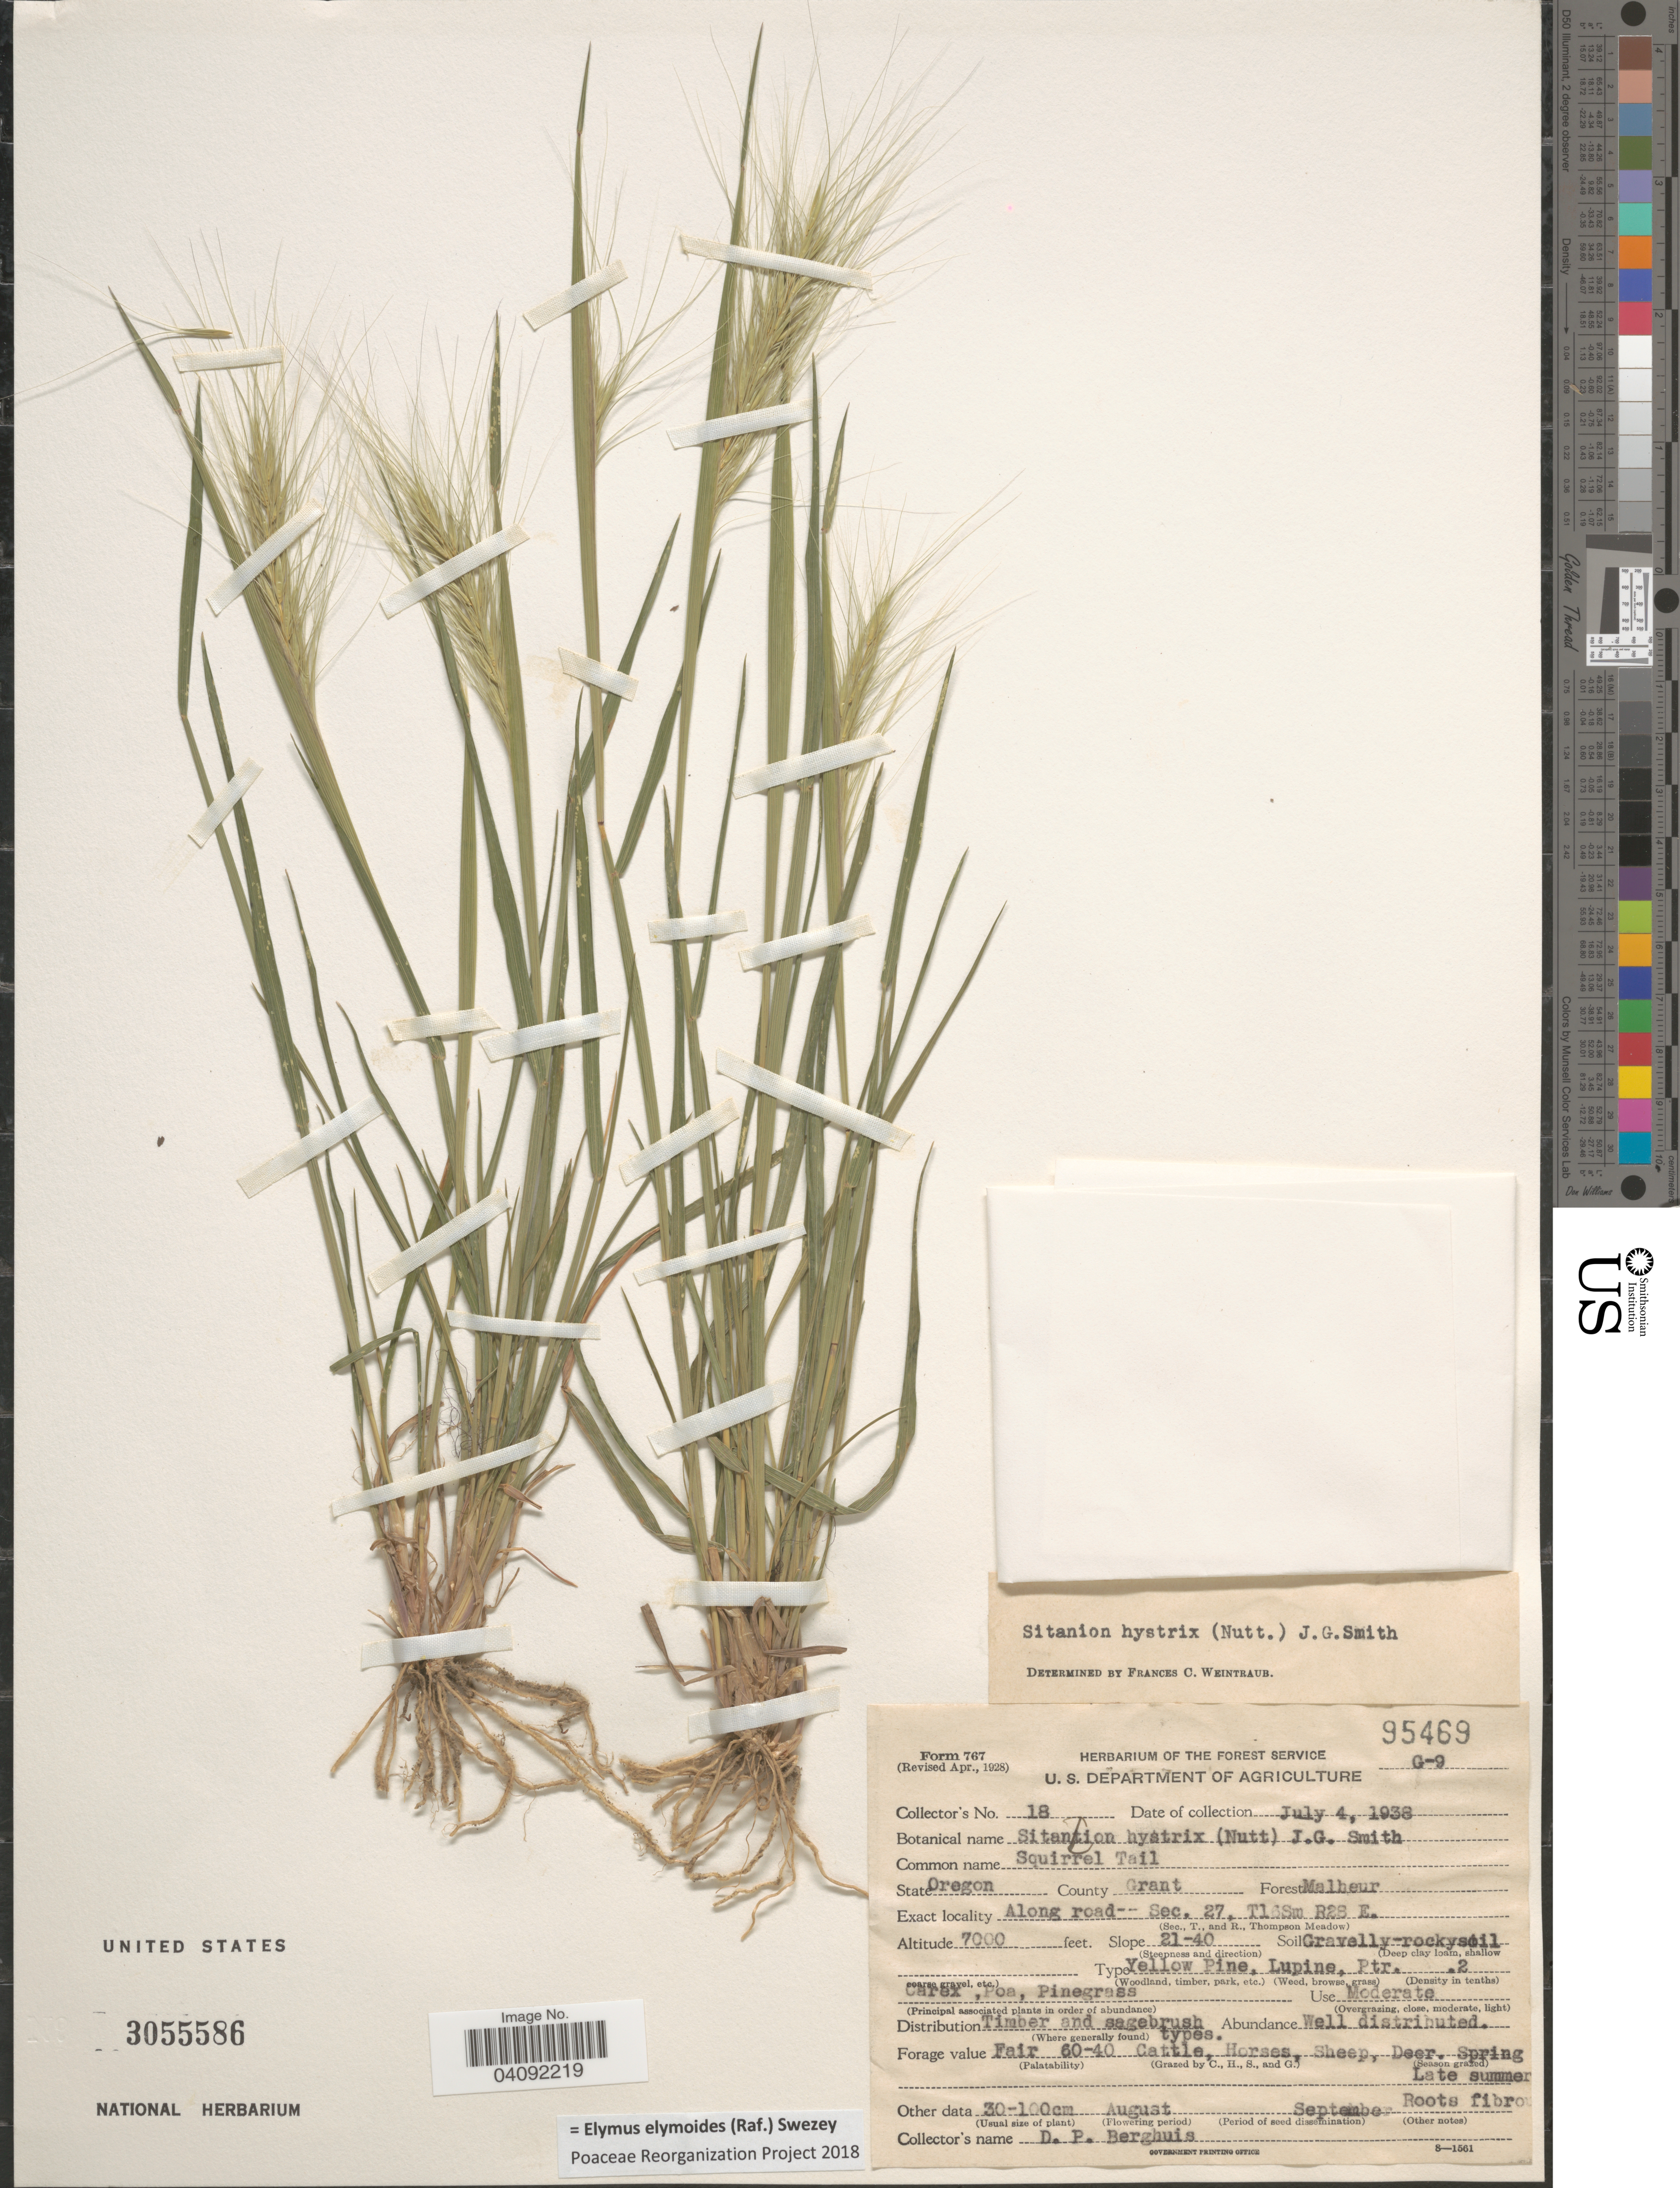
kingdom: Plantae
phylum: Tracheophyta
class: Liliopsida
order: Poales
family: Poaceae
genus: Elymus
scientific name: Elymus elymoides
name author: (Raf.) Swezey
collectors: D. Berghuis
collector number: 18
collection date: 1938-07-04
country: United States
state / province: Oregon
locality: County Grant. Forest Malheur. Along road--Sec.27. T16Sw R25 E.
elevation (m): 2134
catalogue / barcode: US 3055586